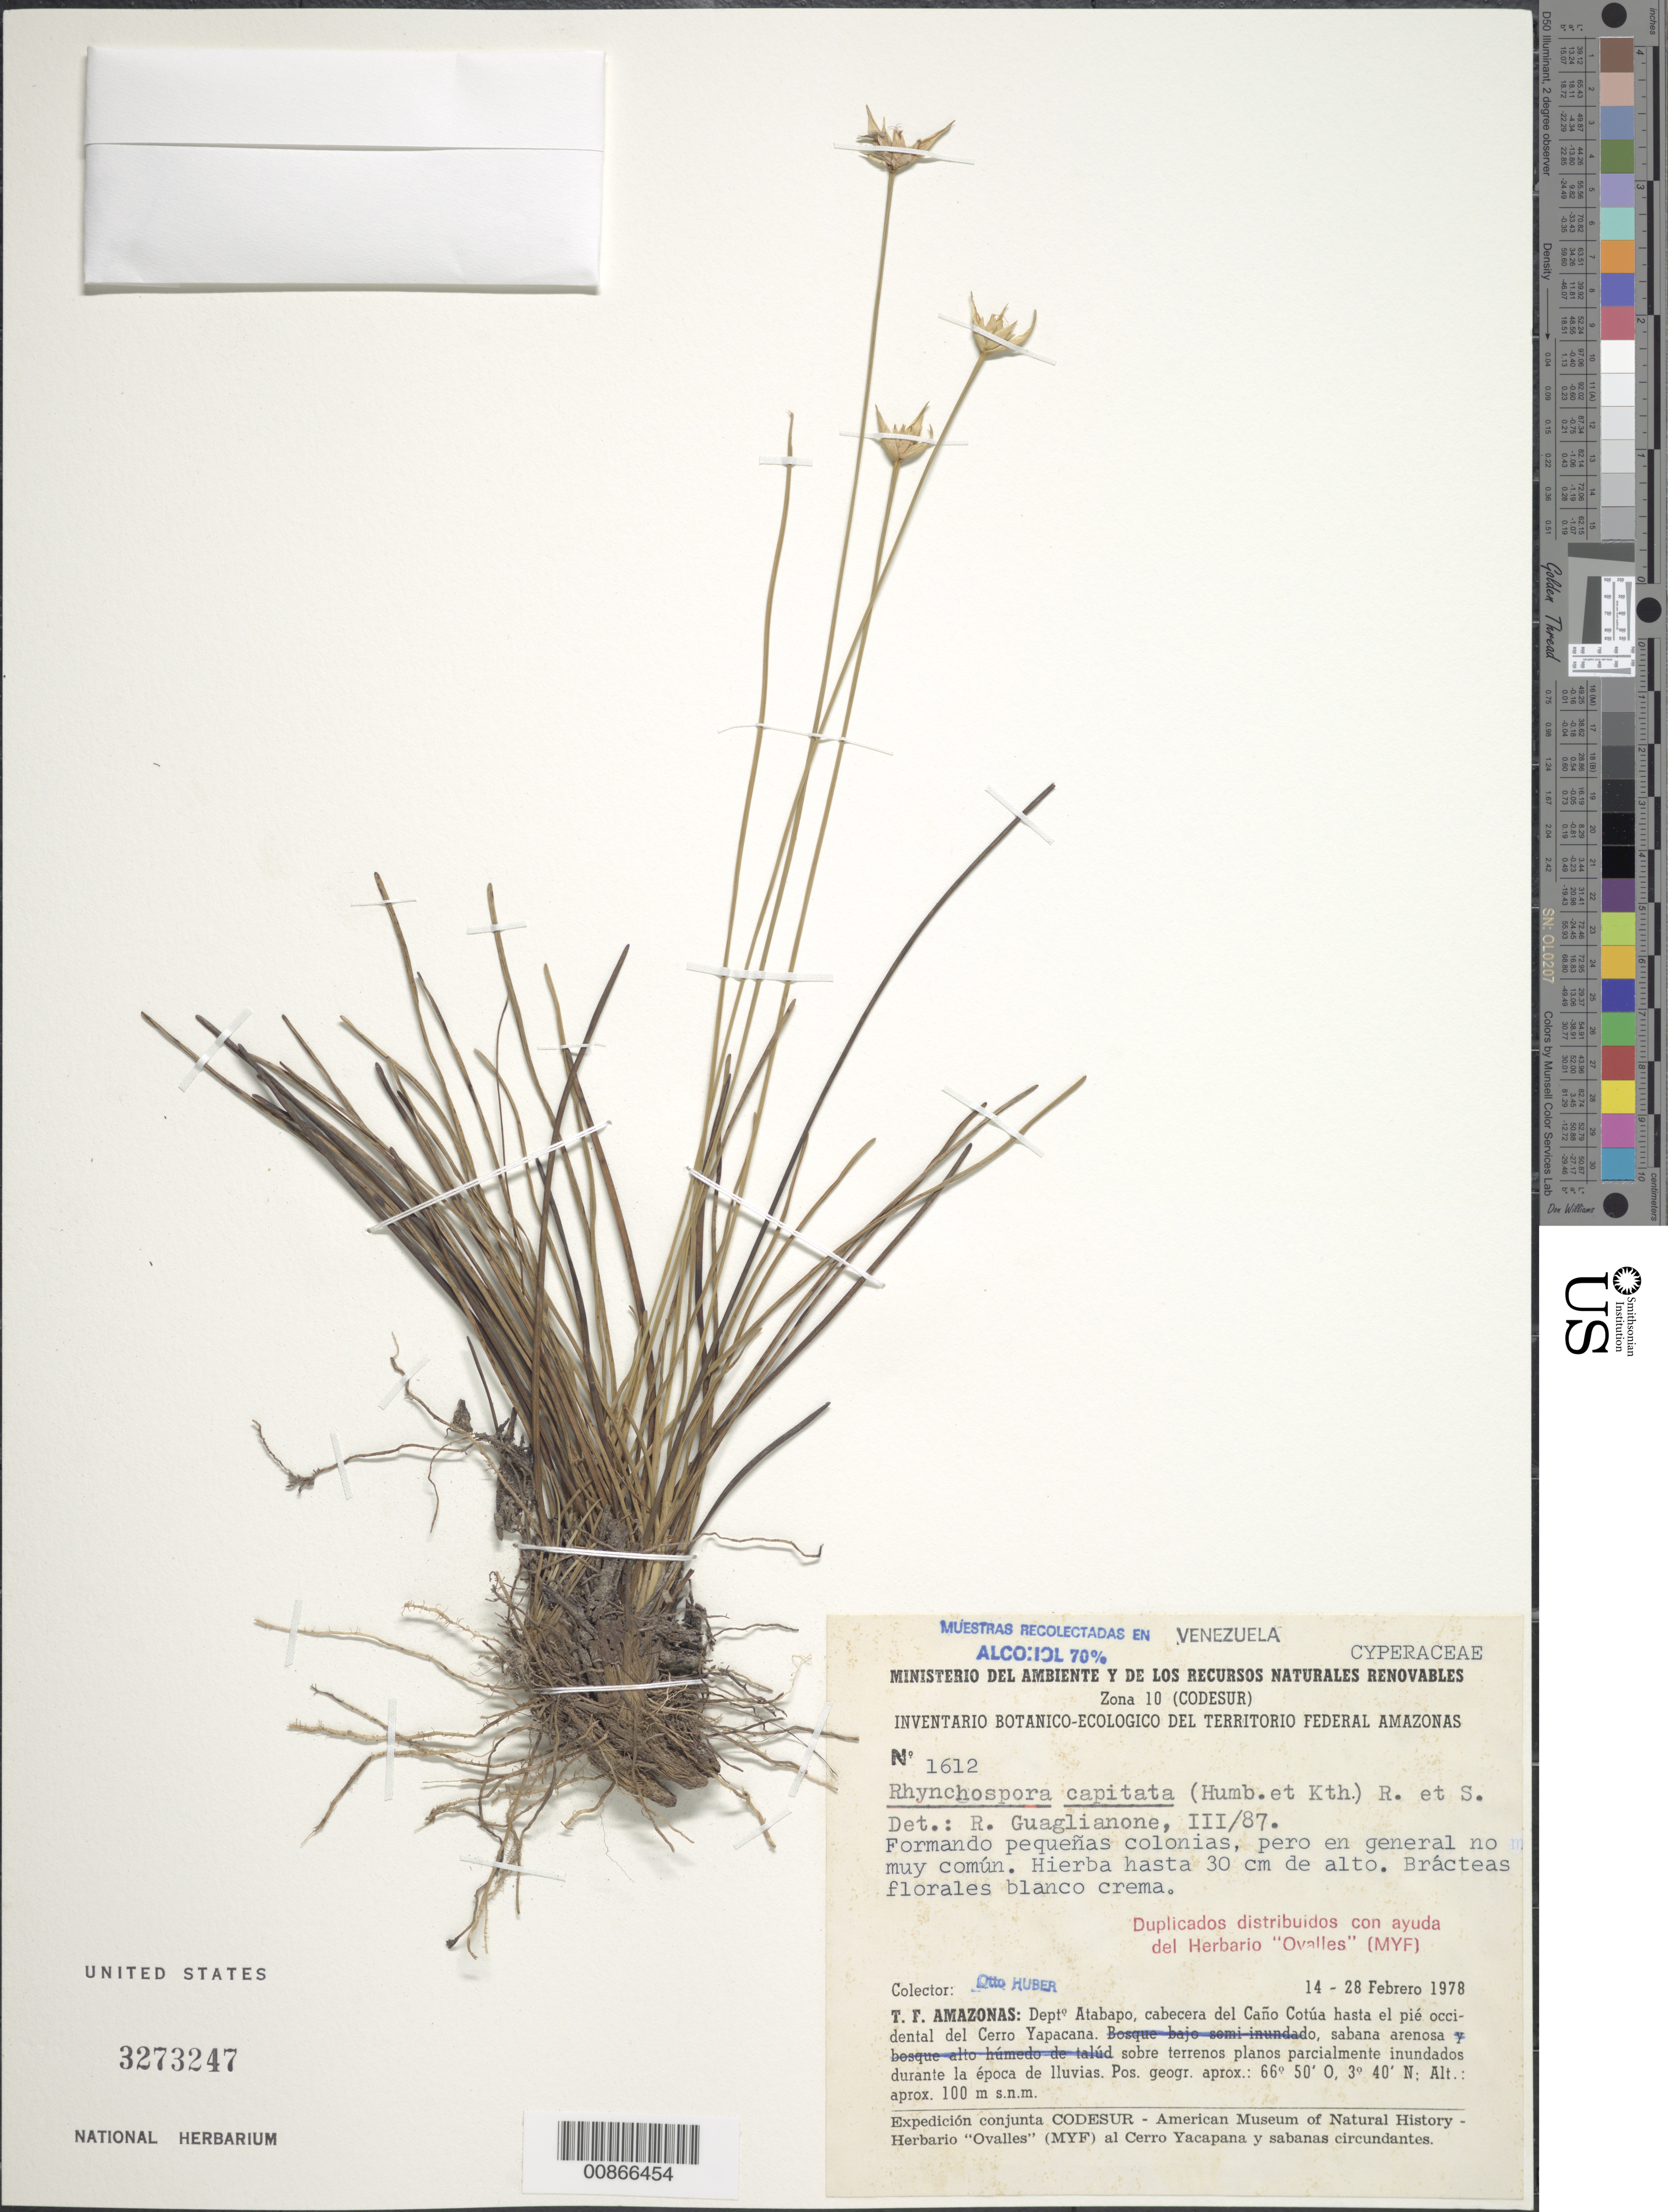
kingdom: Plantae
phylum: Tracheophyta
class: Liliopsida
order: Poales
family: Cyperaceae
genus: Rhynchospora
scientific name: Rhynchospora capitata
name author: (Kunth) Roem. & Schult.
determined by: Guaglianone, E. R.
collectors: O. Huber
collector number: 1612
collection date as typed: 14-Feb-78 to 28-Feb-78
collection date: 1978-02-14/1978-02-28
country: Venezuela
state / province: Amazonas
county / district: Atabapo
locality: Caño Cotúa hasta el pié occidental del Cerro Yapacána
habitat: Sabana arenosa sobre terrenos planos parcialmente inumndados durante la época de lluvias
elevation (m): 100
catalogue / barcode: US 3273247